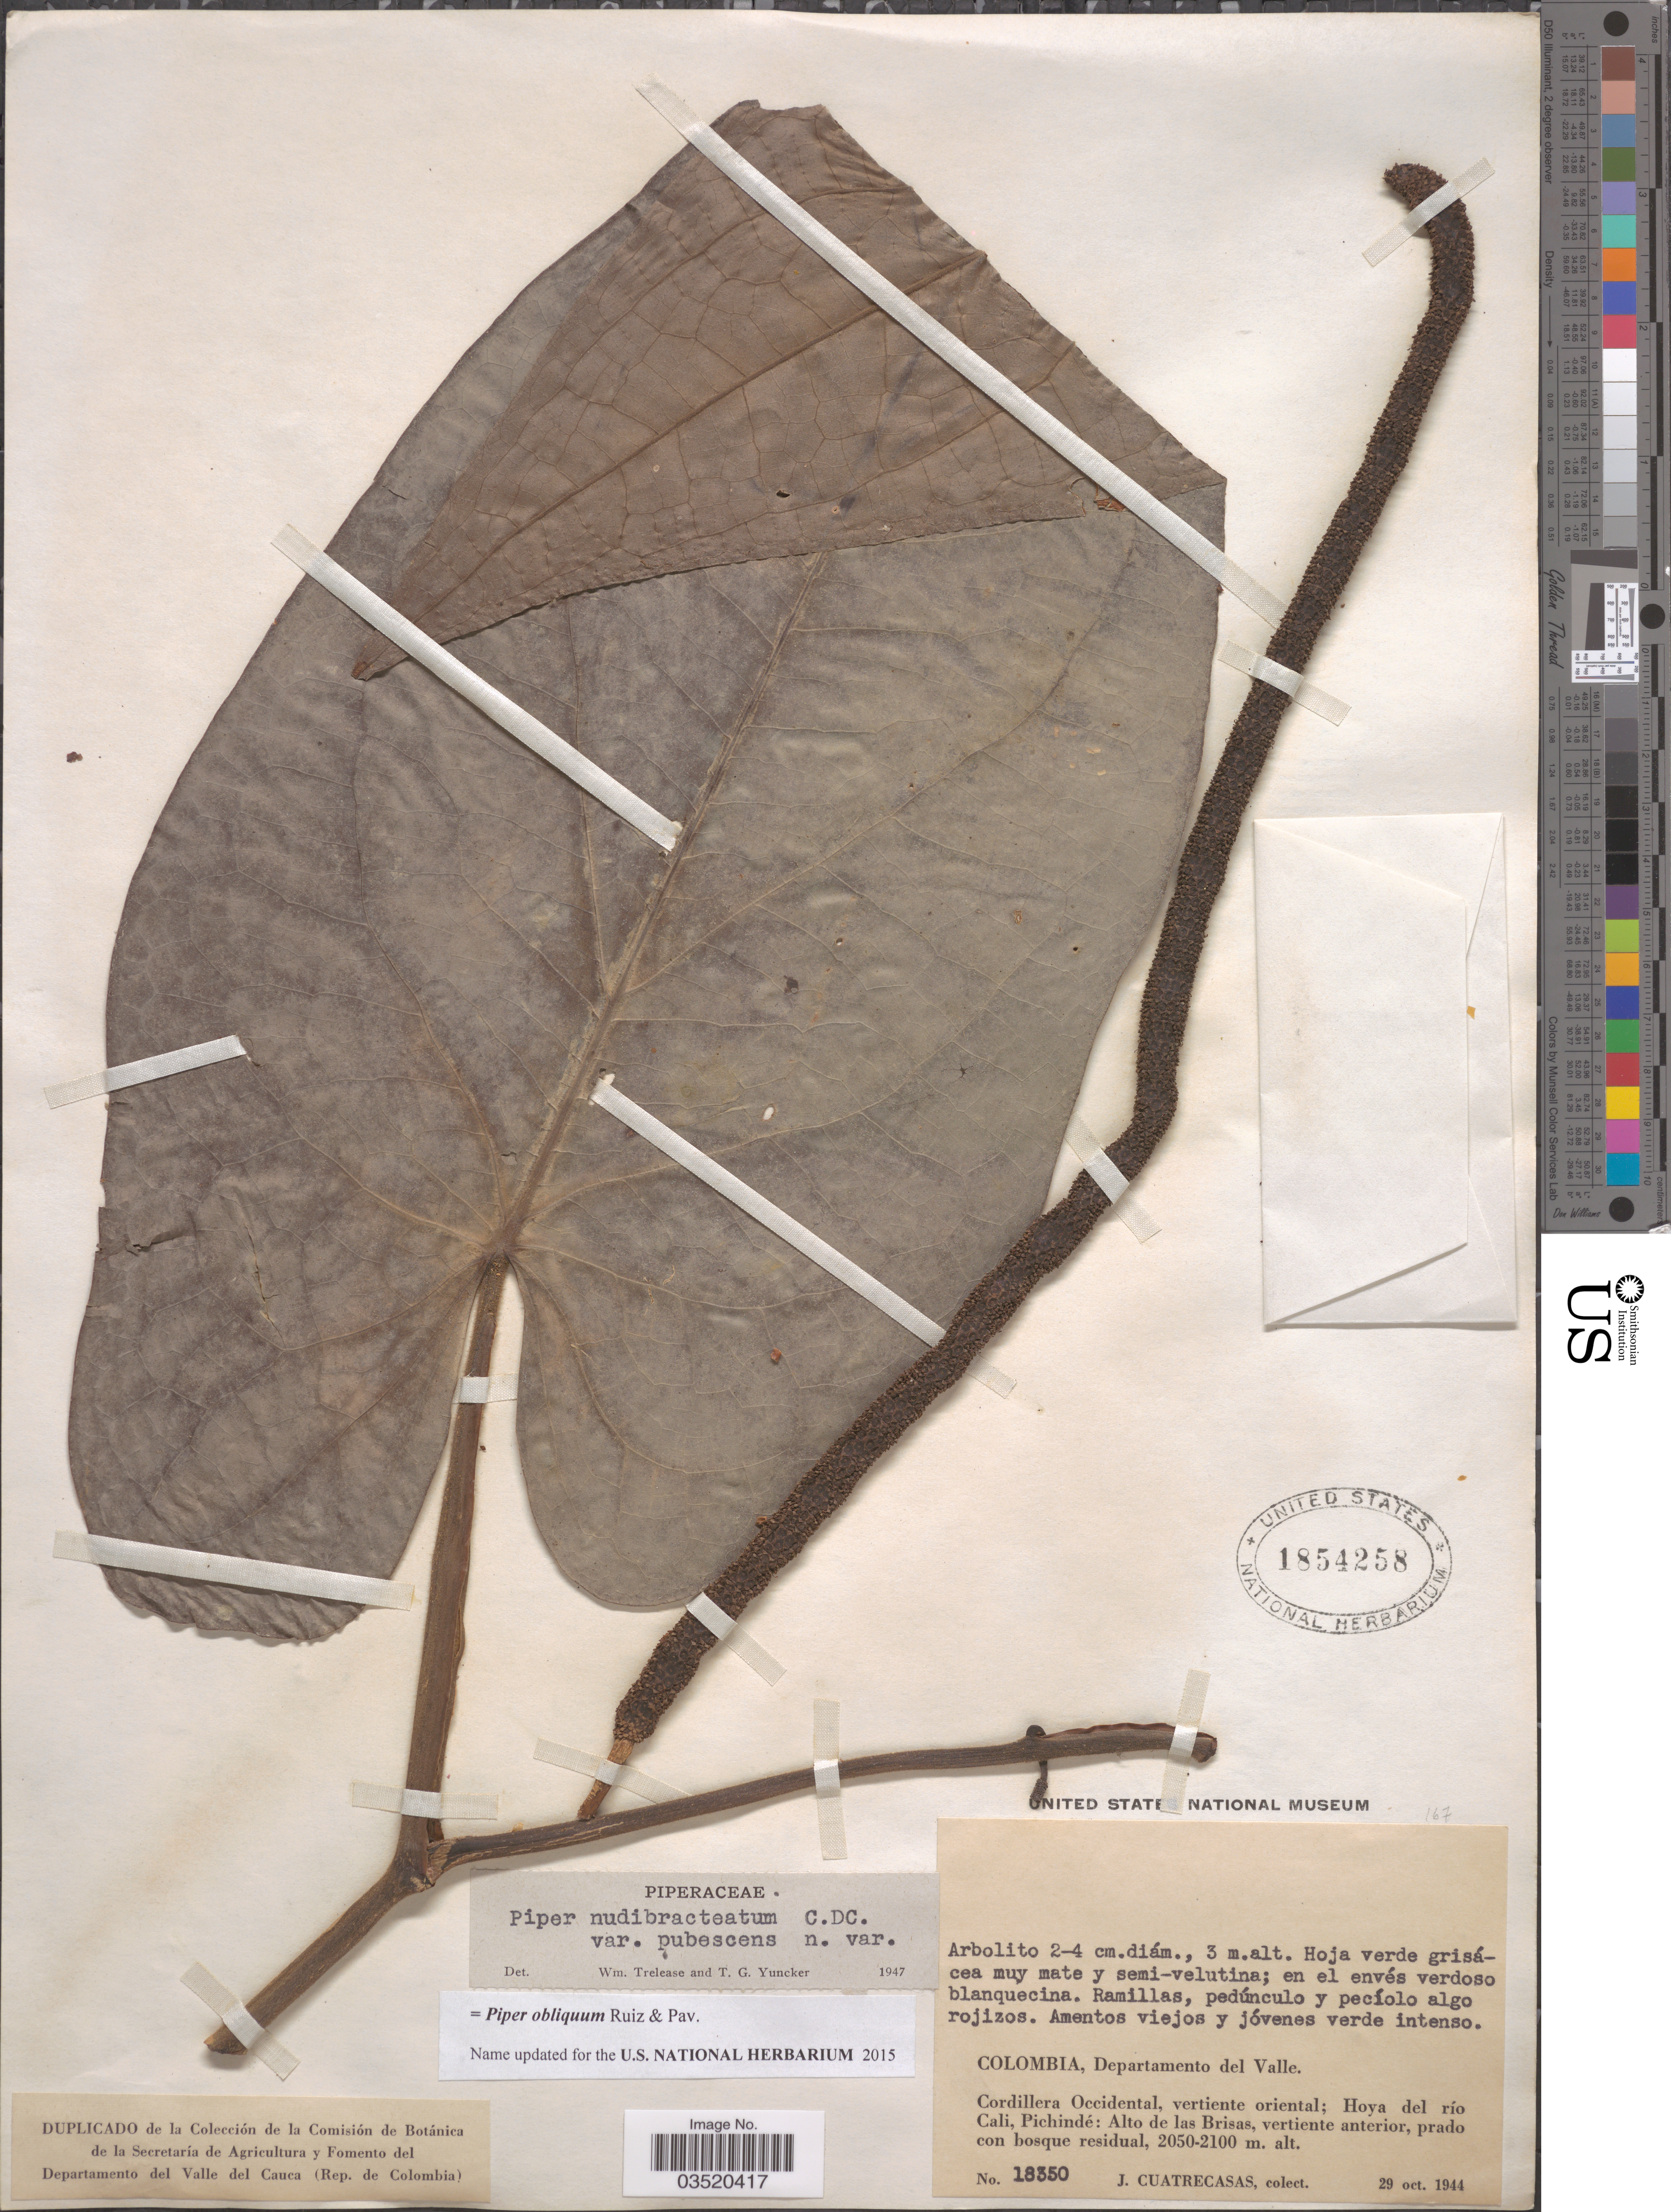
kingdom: Plantae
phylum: Tracheophyta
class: Magnoliopsida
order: Piperales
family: Piperaceae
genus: Piper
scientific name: Piper obliquum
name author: Ruiz & Pav.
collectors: J. Cuatrecasas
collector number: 18350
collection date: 1944-10-29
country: Colombia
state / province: Valle del Cauca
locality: Departamento del Valle. Cordillera Occidental, vertiente oriental; Hoya del río Cali, Pichindé: Alto de las Brisas, vertiente anterior.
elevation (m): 2050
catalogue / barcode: US 1854258